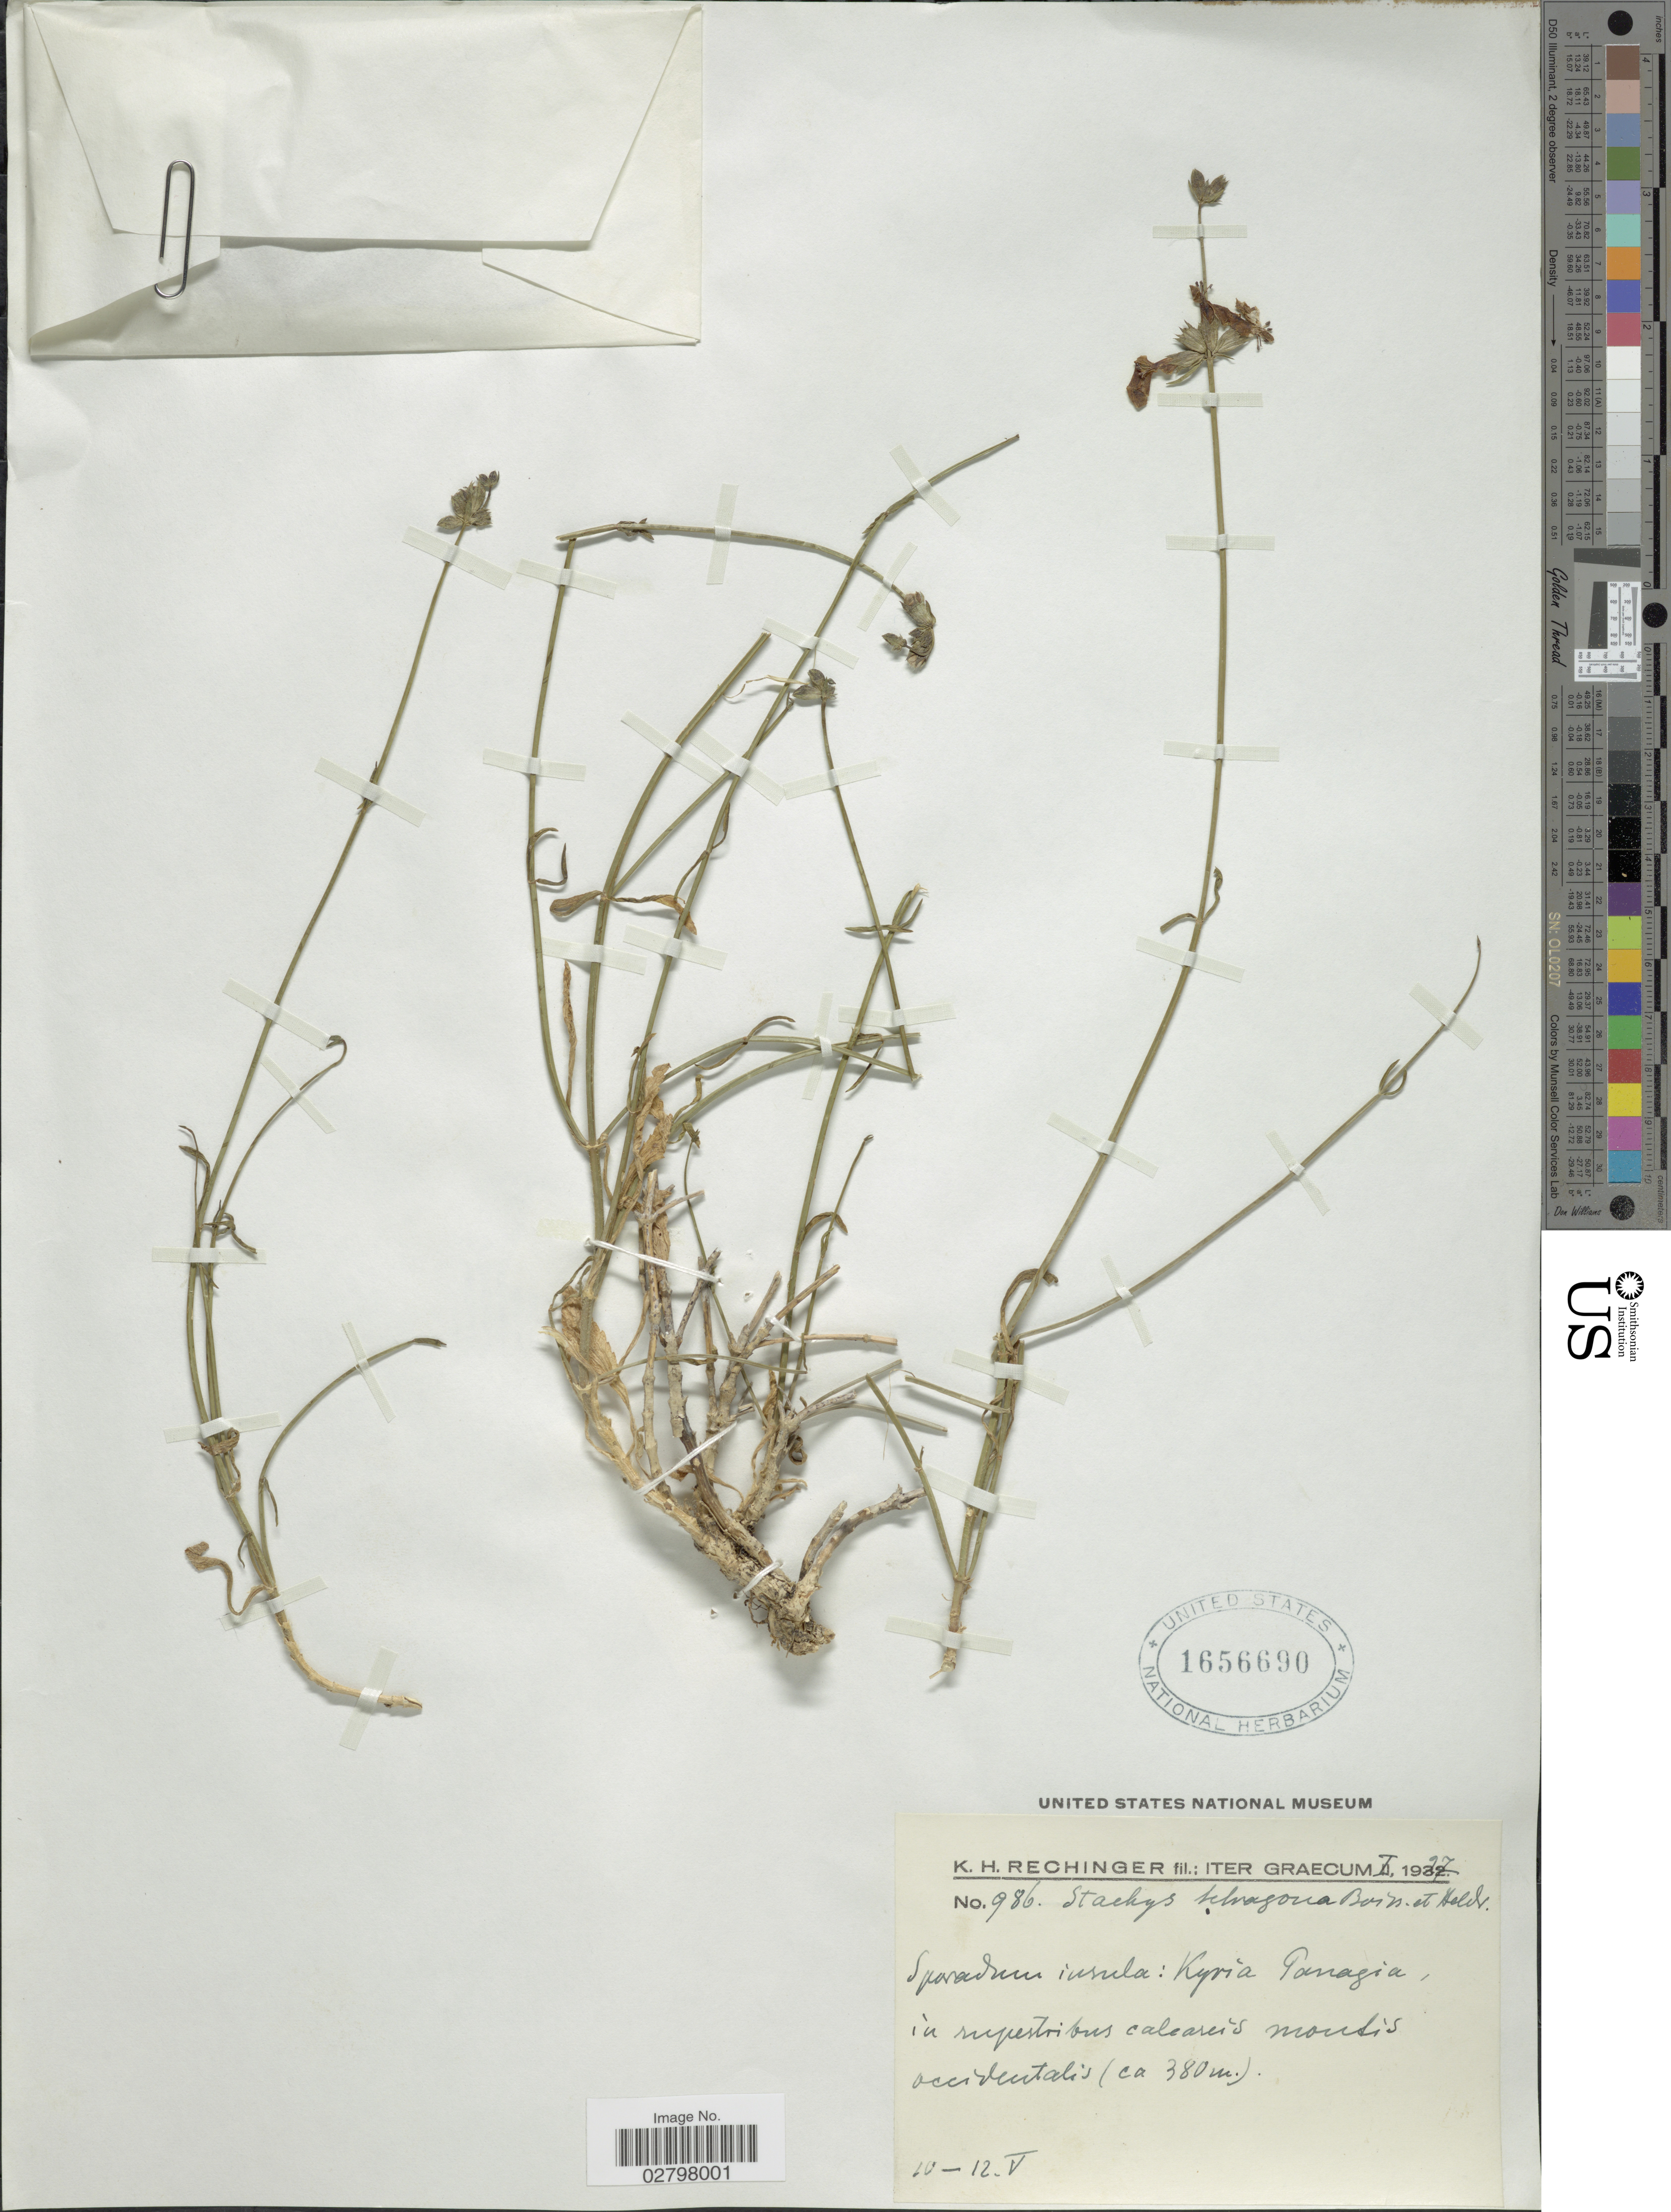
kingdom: Plantae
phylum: Tracheophyta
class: Magnoliopsida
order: Lamiales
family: Lamiaceae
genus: Stachys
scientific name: Stachys tetragona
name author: Boiss. & Heldr.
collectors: K. H. Rechinger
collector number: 986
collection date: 1927-05-10/1927-05-12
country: Greece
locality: Sporadum insula: Kyria Panagia, in rupestribus calcareis montis occidentalis.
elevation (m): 380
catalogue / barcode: US 1656690